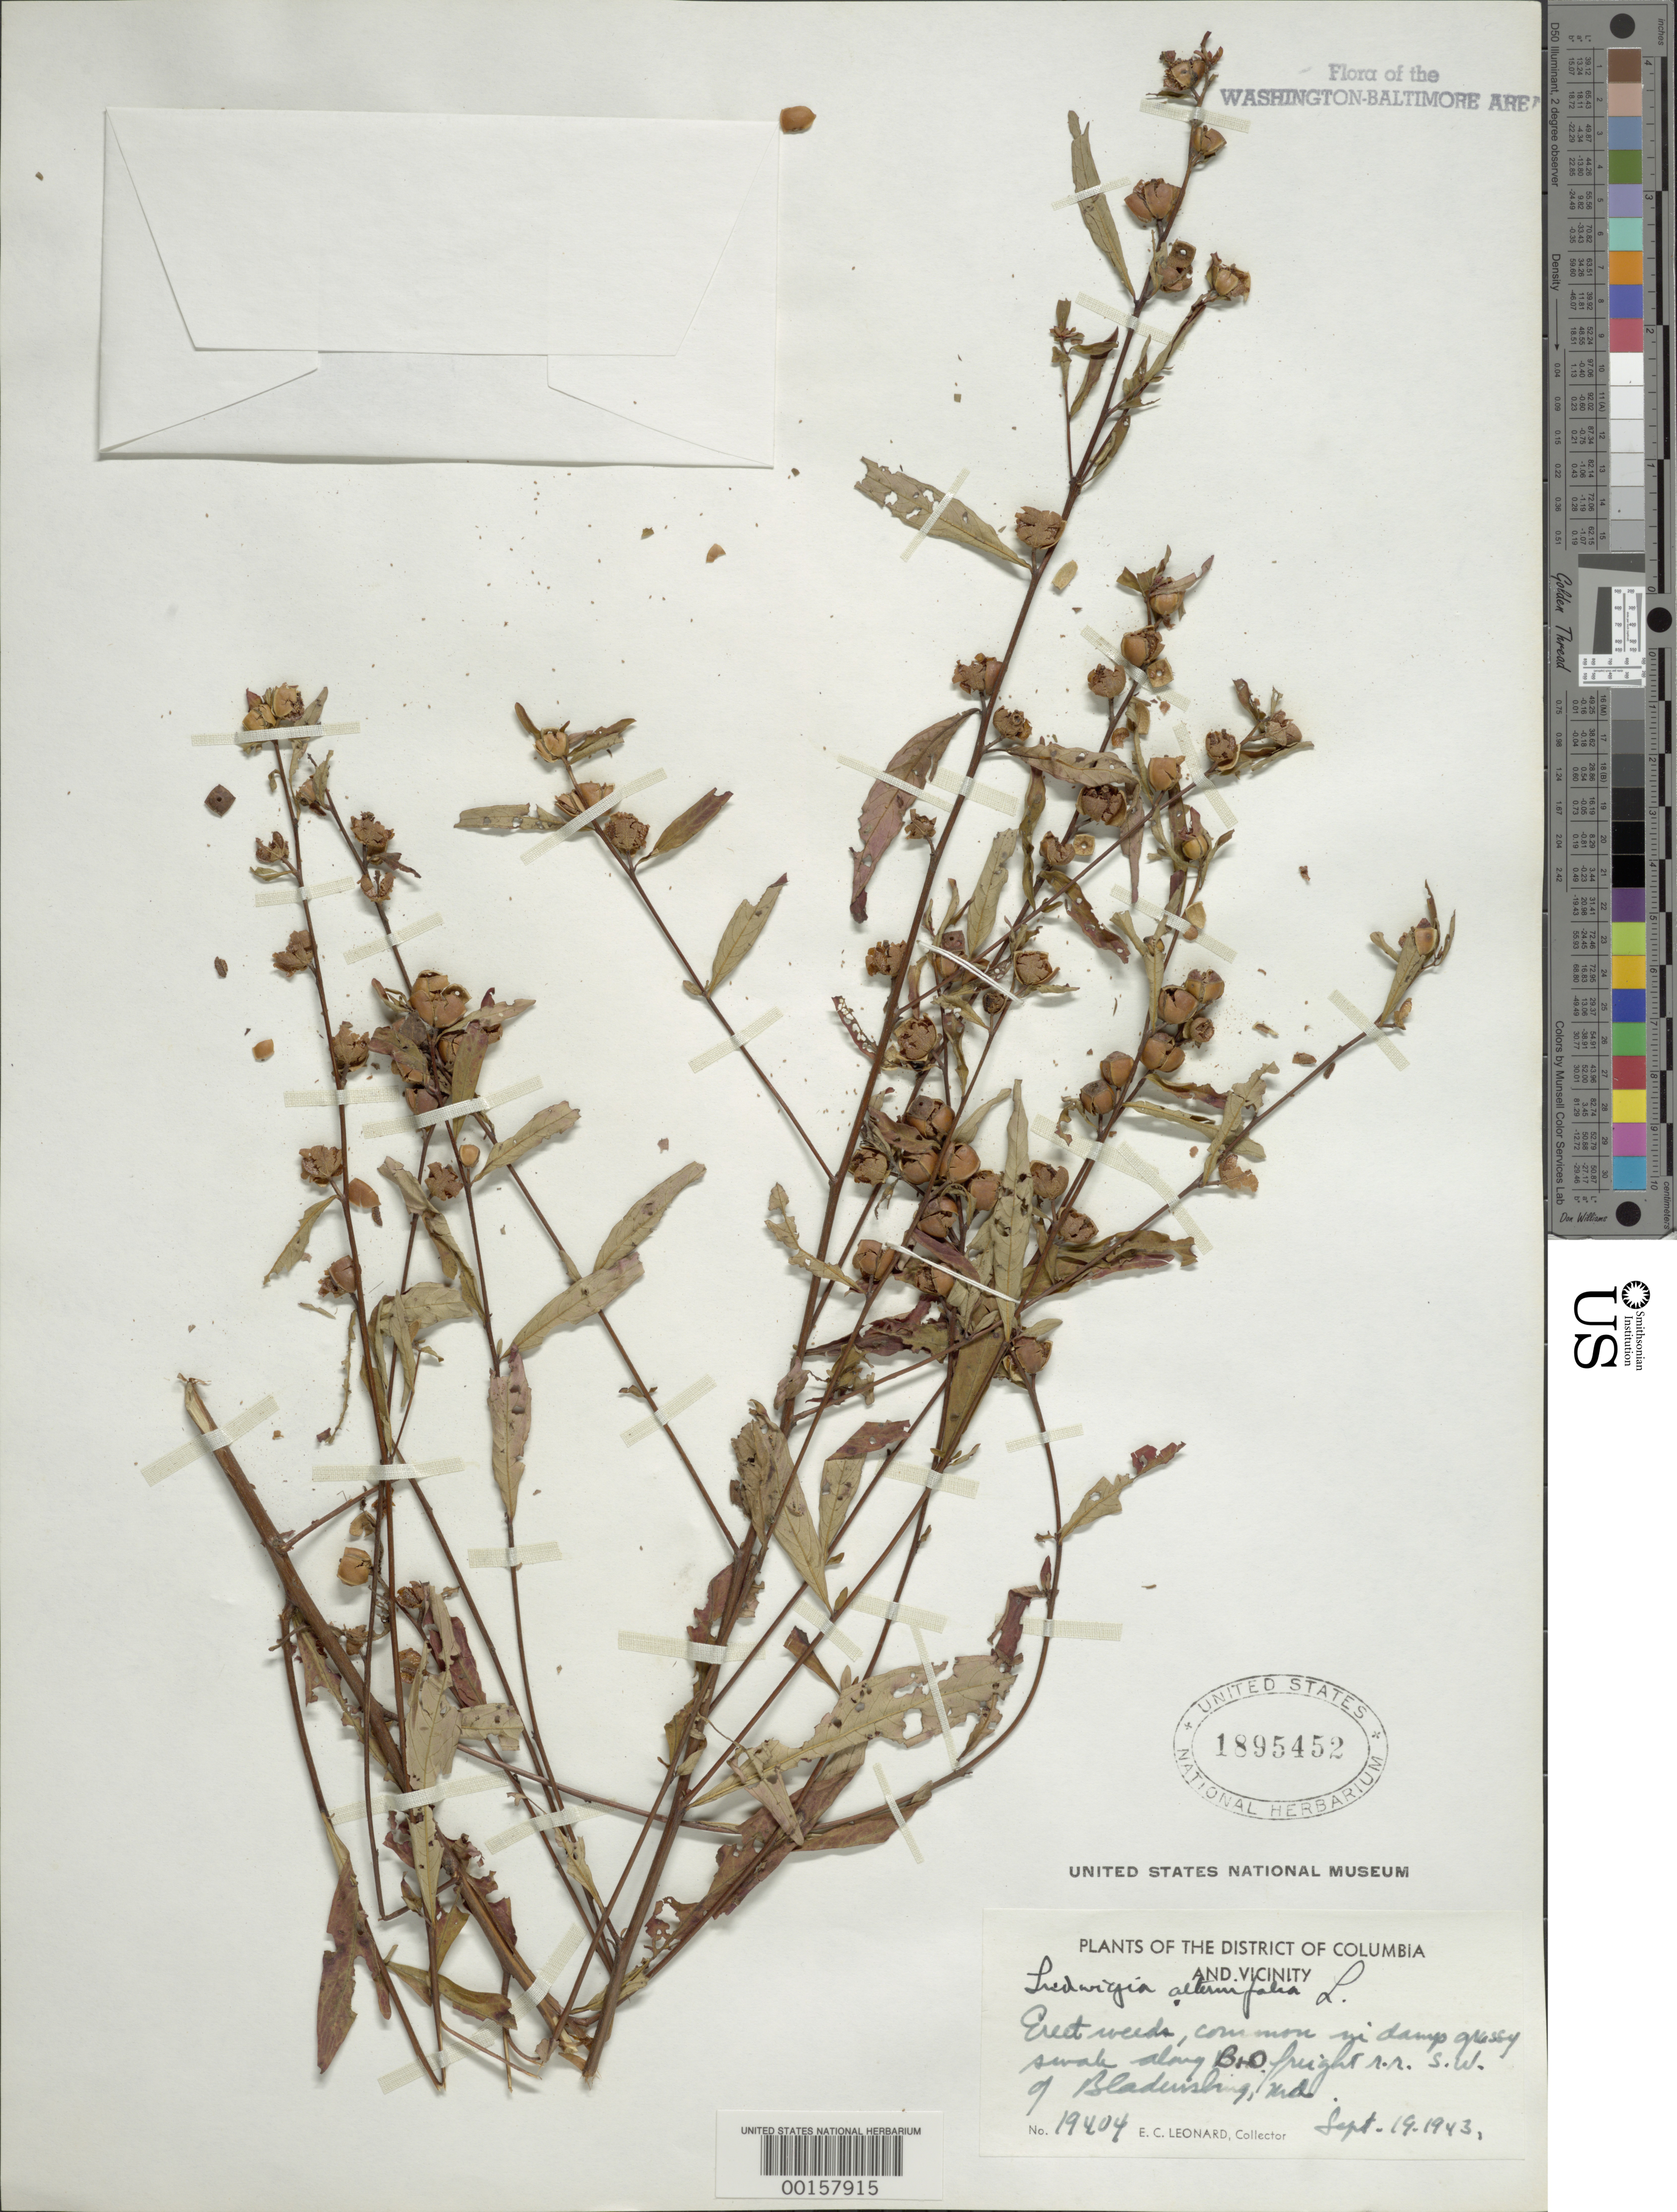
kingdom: Plantae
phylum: Tracheophyta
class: Magnoliopsida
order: Myrtales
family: Onagraceae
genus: Ludwigia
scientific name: Ludwigia alternifolia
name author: L.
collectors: E. C. Leonard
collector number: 19404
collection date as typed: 19 Sep 1943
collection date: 1943-09-19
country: United States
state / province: Maryland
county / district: Prince George's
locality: Along B & O R.R. SW of Bladensburg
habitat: In damp grassy swale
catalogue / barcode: US 1895452